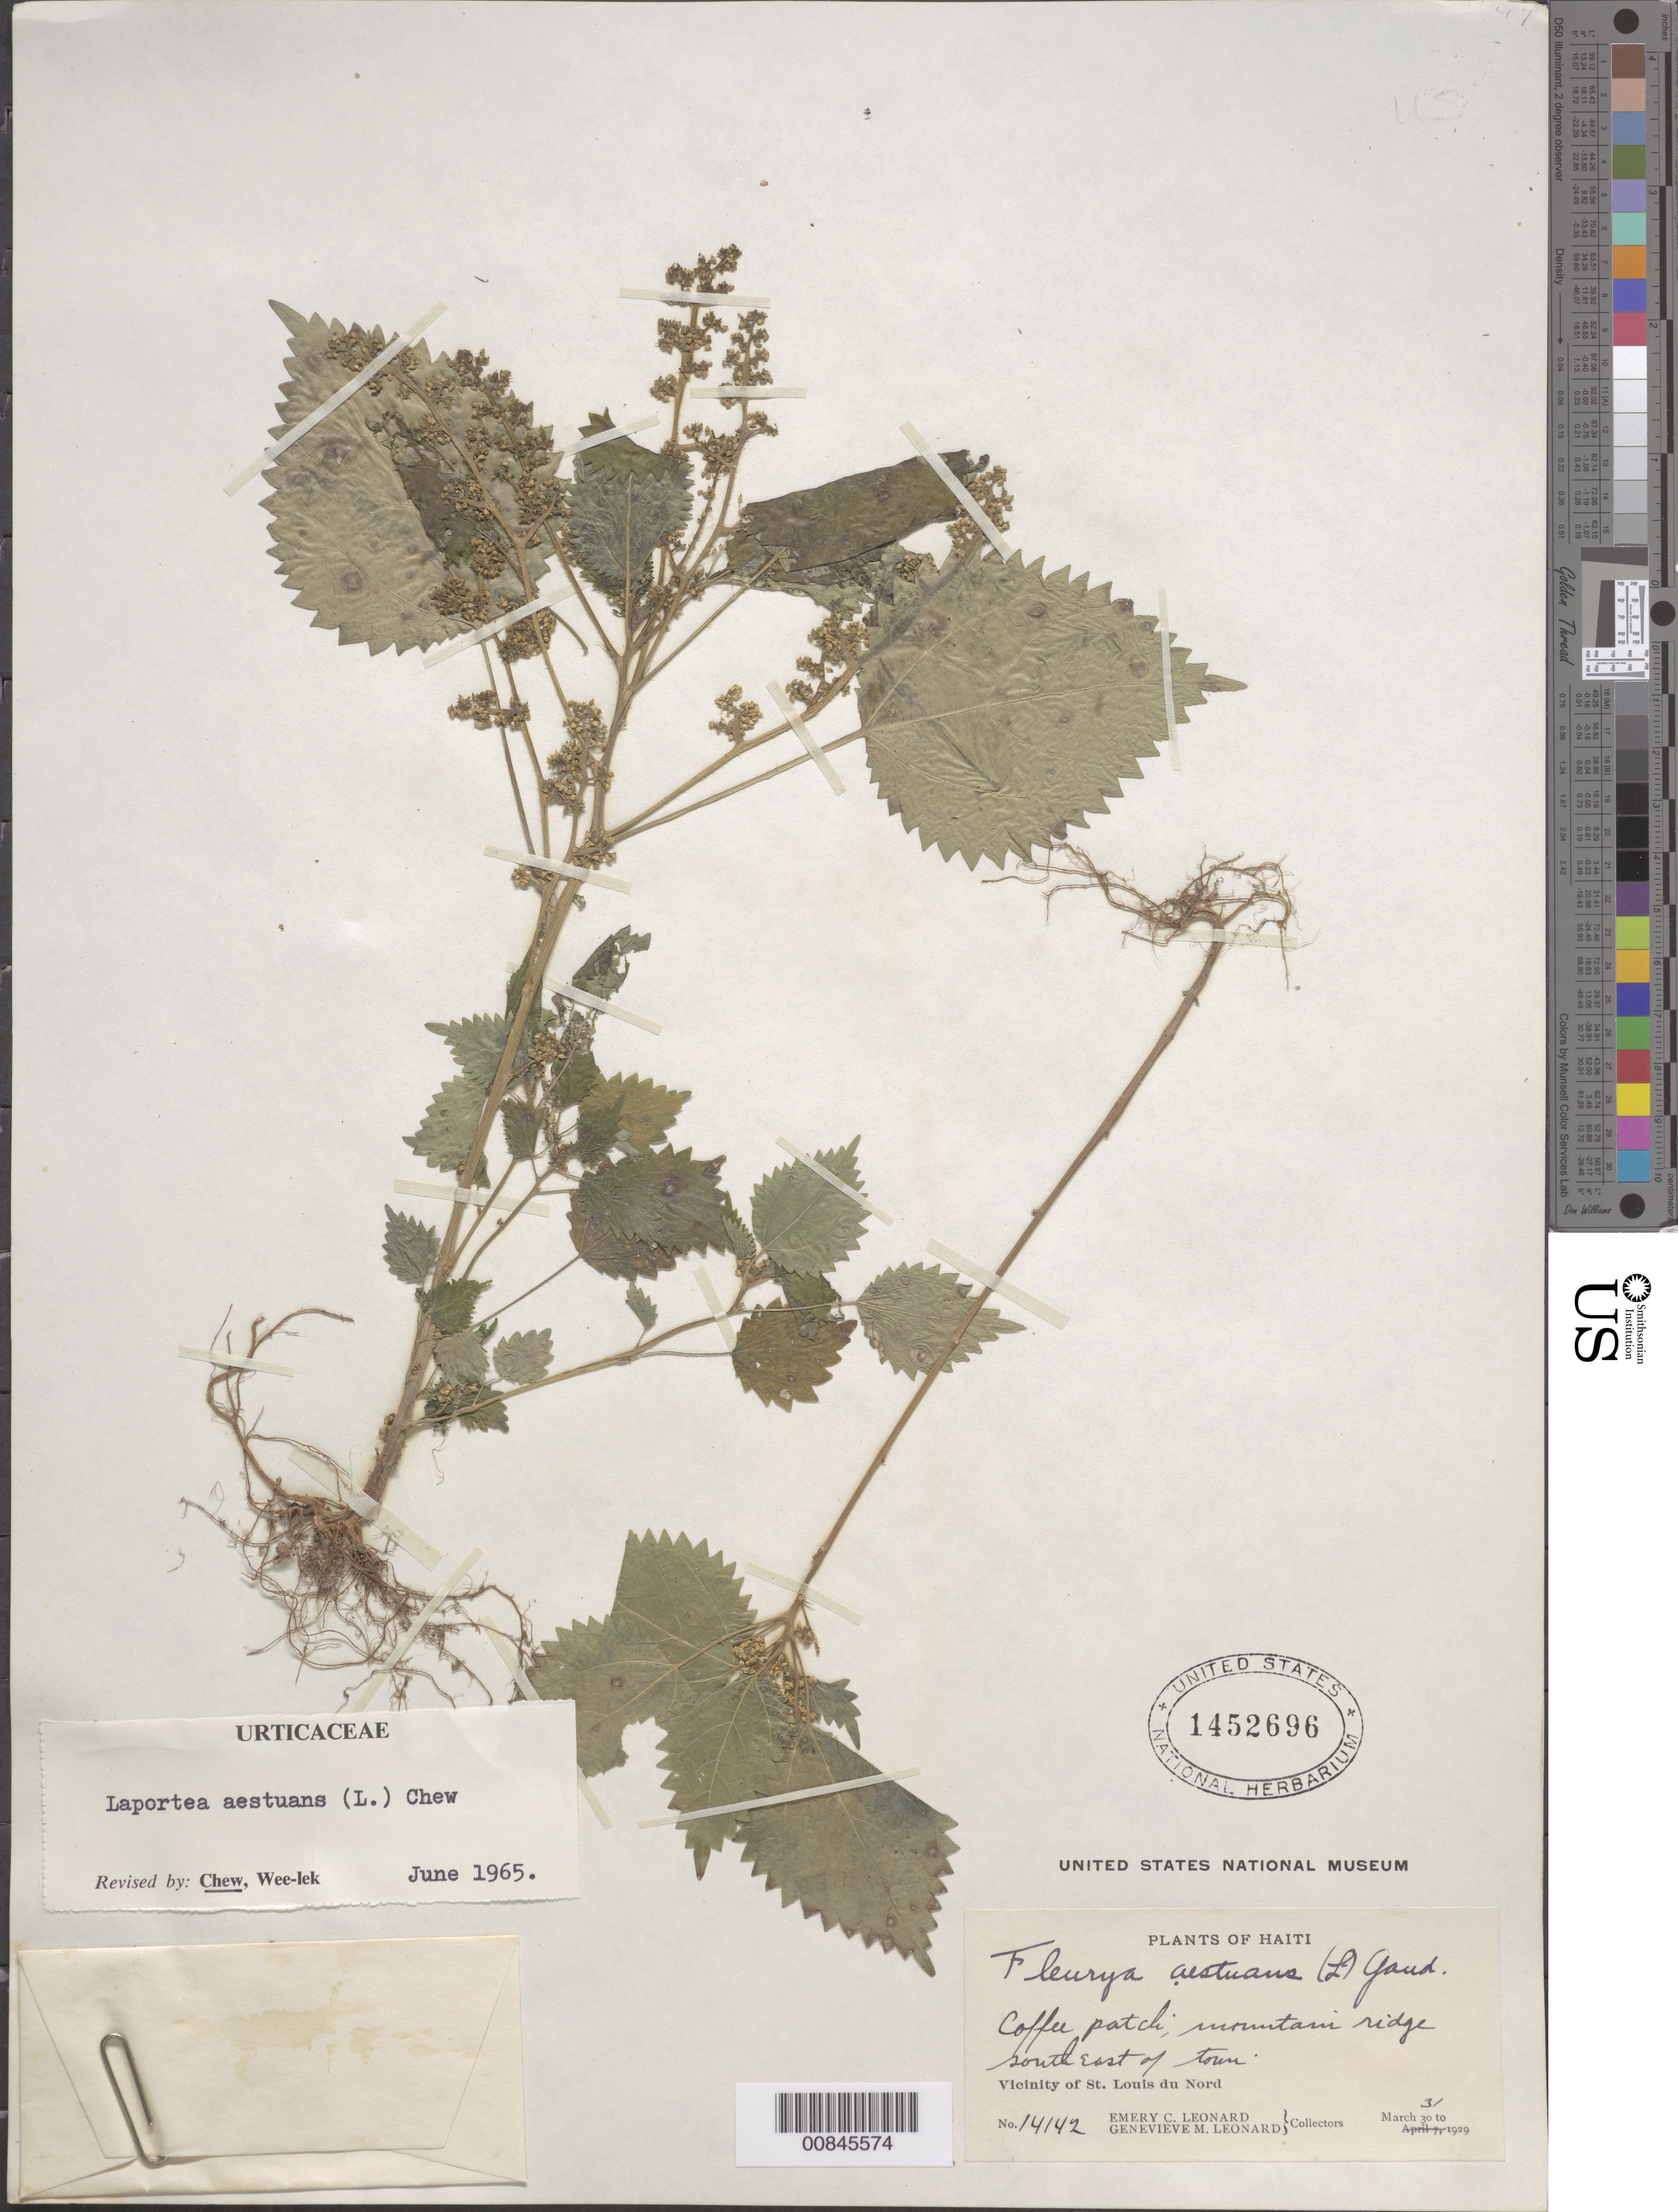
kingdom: Plantae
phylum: Tracheophyta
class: Magnoliopsida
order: Rosales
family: Urticaceae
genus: Laportea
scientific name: Laportea aestuans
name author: (L.) Chew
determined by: Chew, Wee-Lek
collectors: E. C. Leonard & G. M. Leonard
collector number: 14142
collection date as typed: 31 Mar 1929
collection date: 1929-03-31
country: Haiti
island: Hispaniola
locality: Vicinity of St. Louis du Nord. Mountain ridge southeast of town.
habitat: Coffee patch.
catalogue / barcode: US 1452696